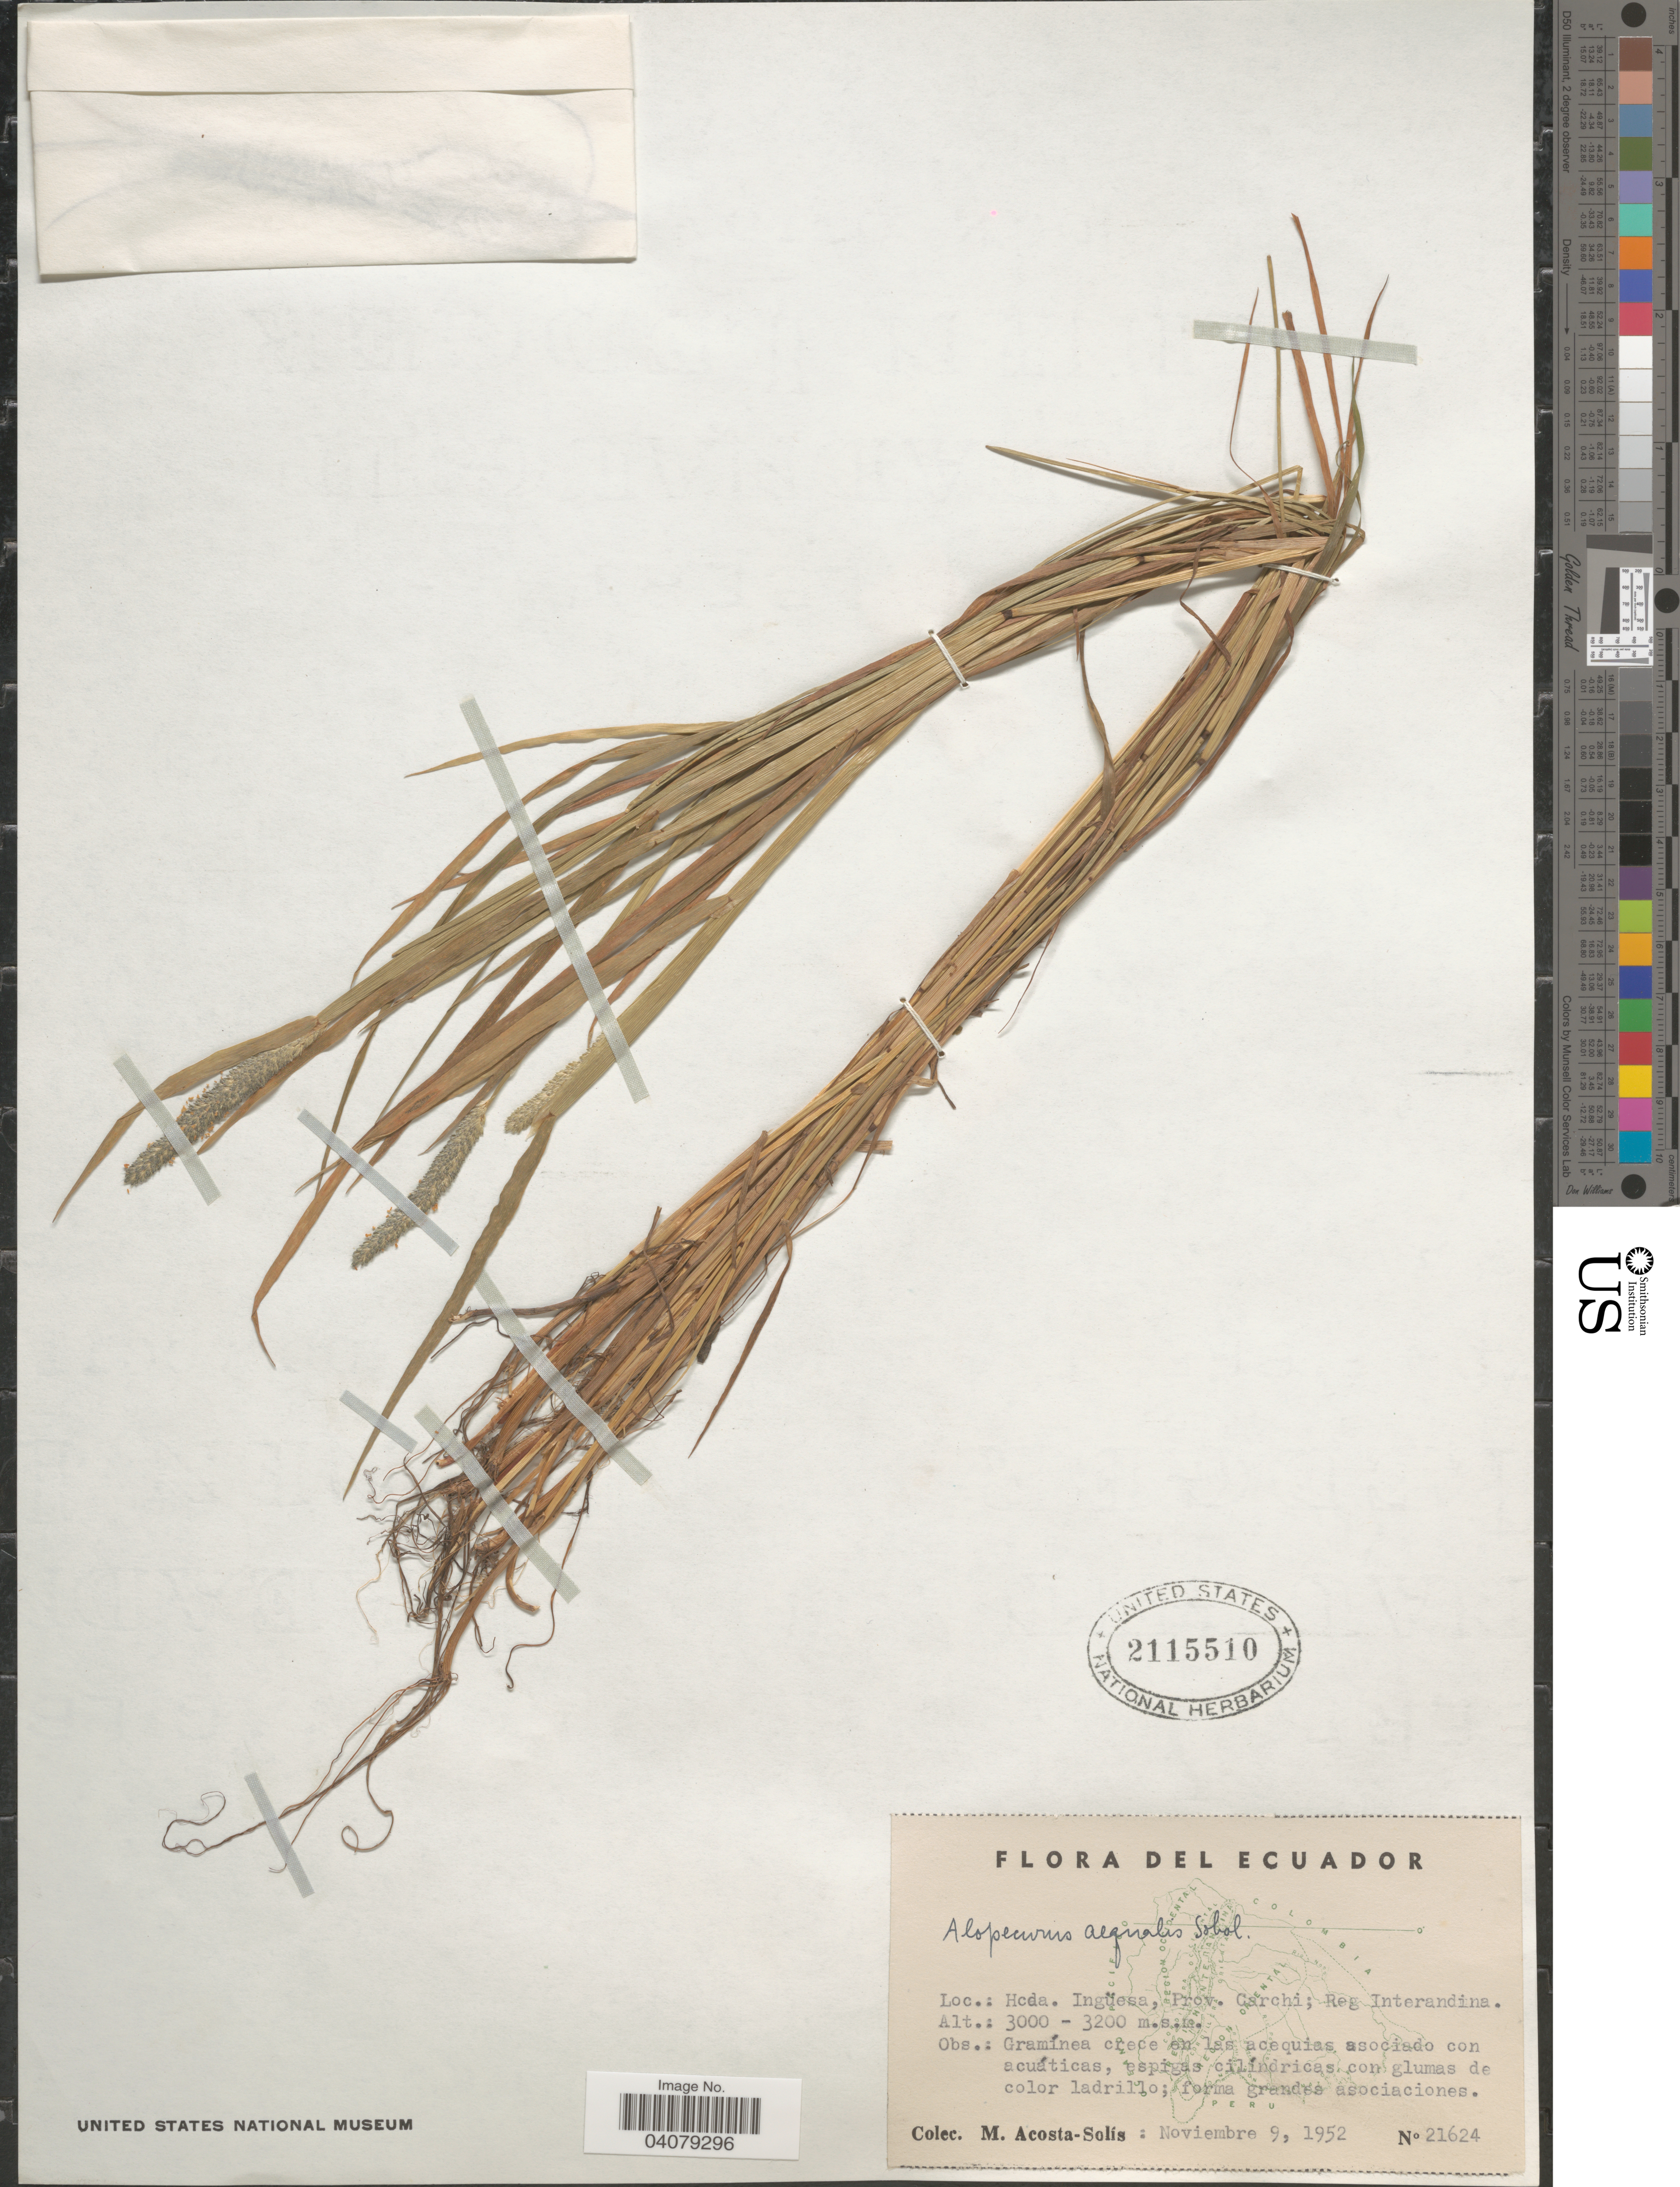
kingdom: Plantae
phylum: Tracheophyta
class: Liliopsida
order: Poales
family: Poaceae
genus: Alopecurus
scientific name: Alopecurus aequalis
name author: Sobol.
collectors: M. Acosta Solis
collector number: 21624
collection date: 1952-11-09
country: Ecuador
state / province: Carchi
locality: Hcda. Ingüesa; Reg Interandina.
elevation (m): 3000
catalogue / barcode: US 2115510